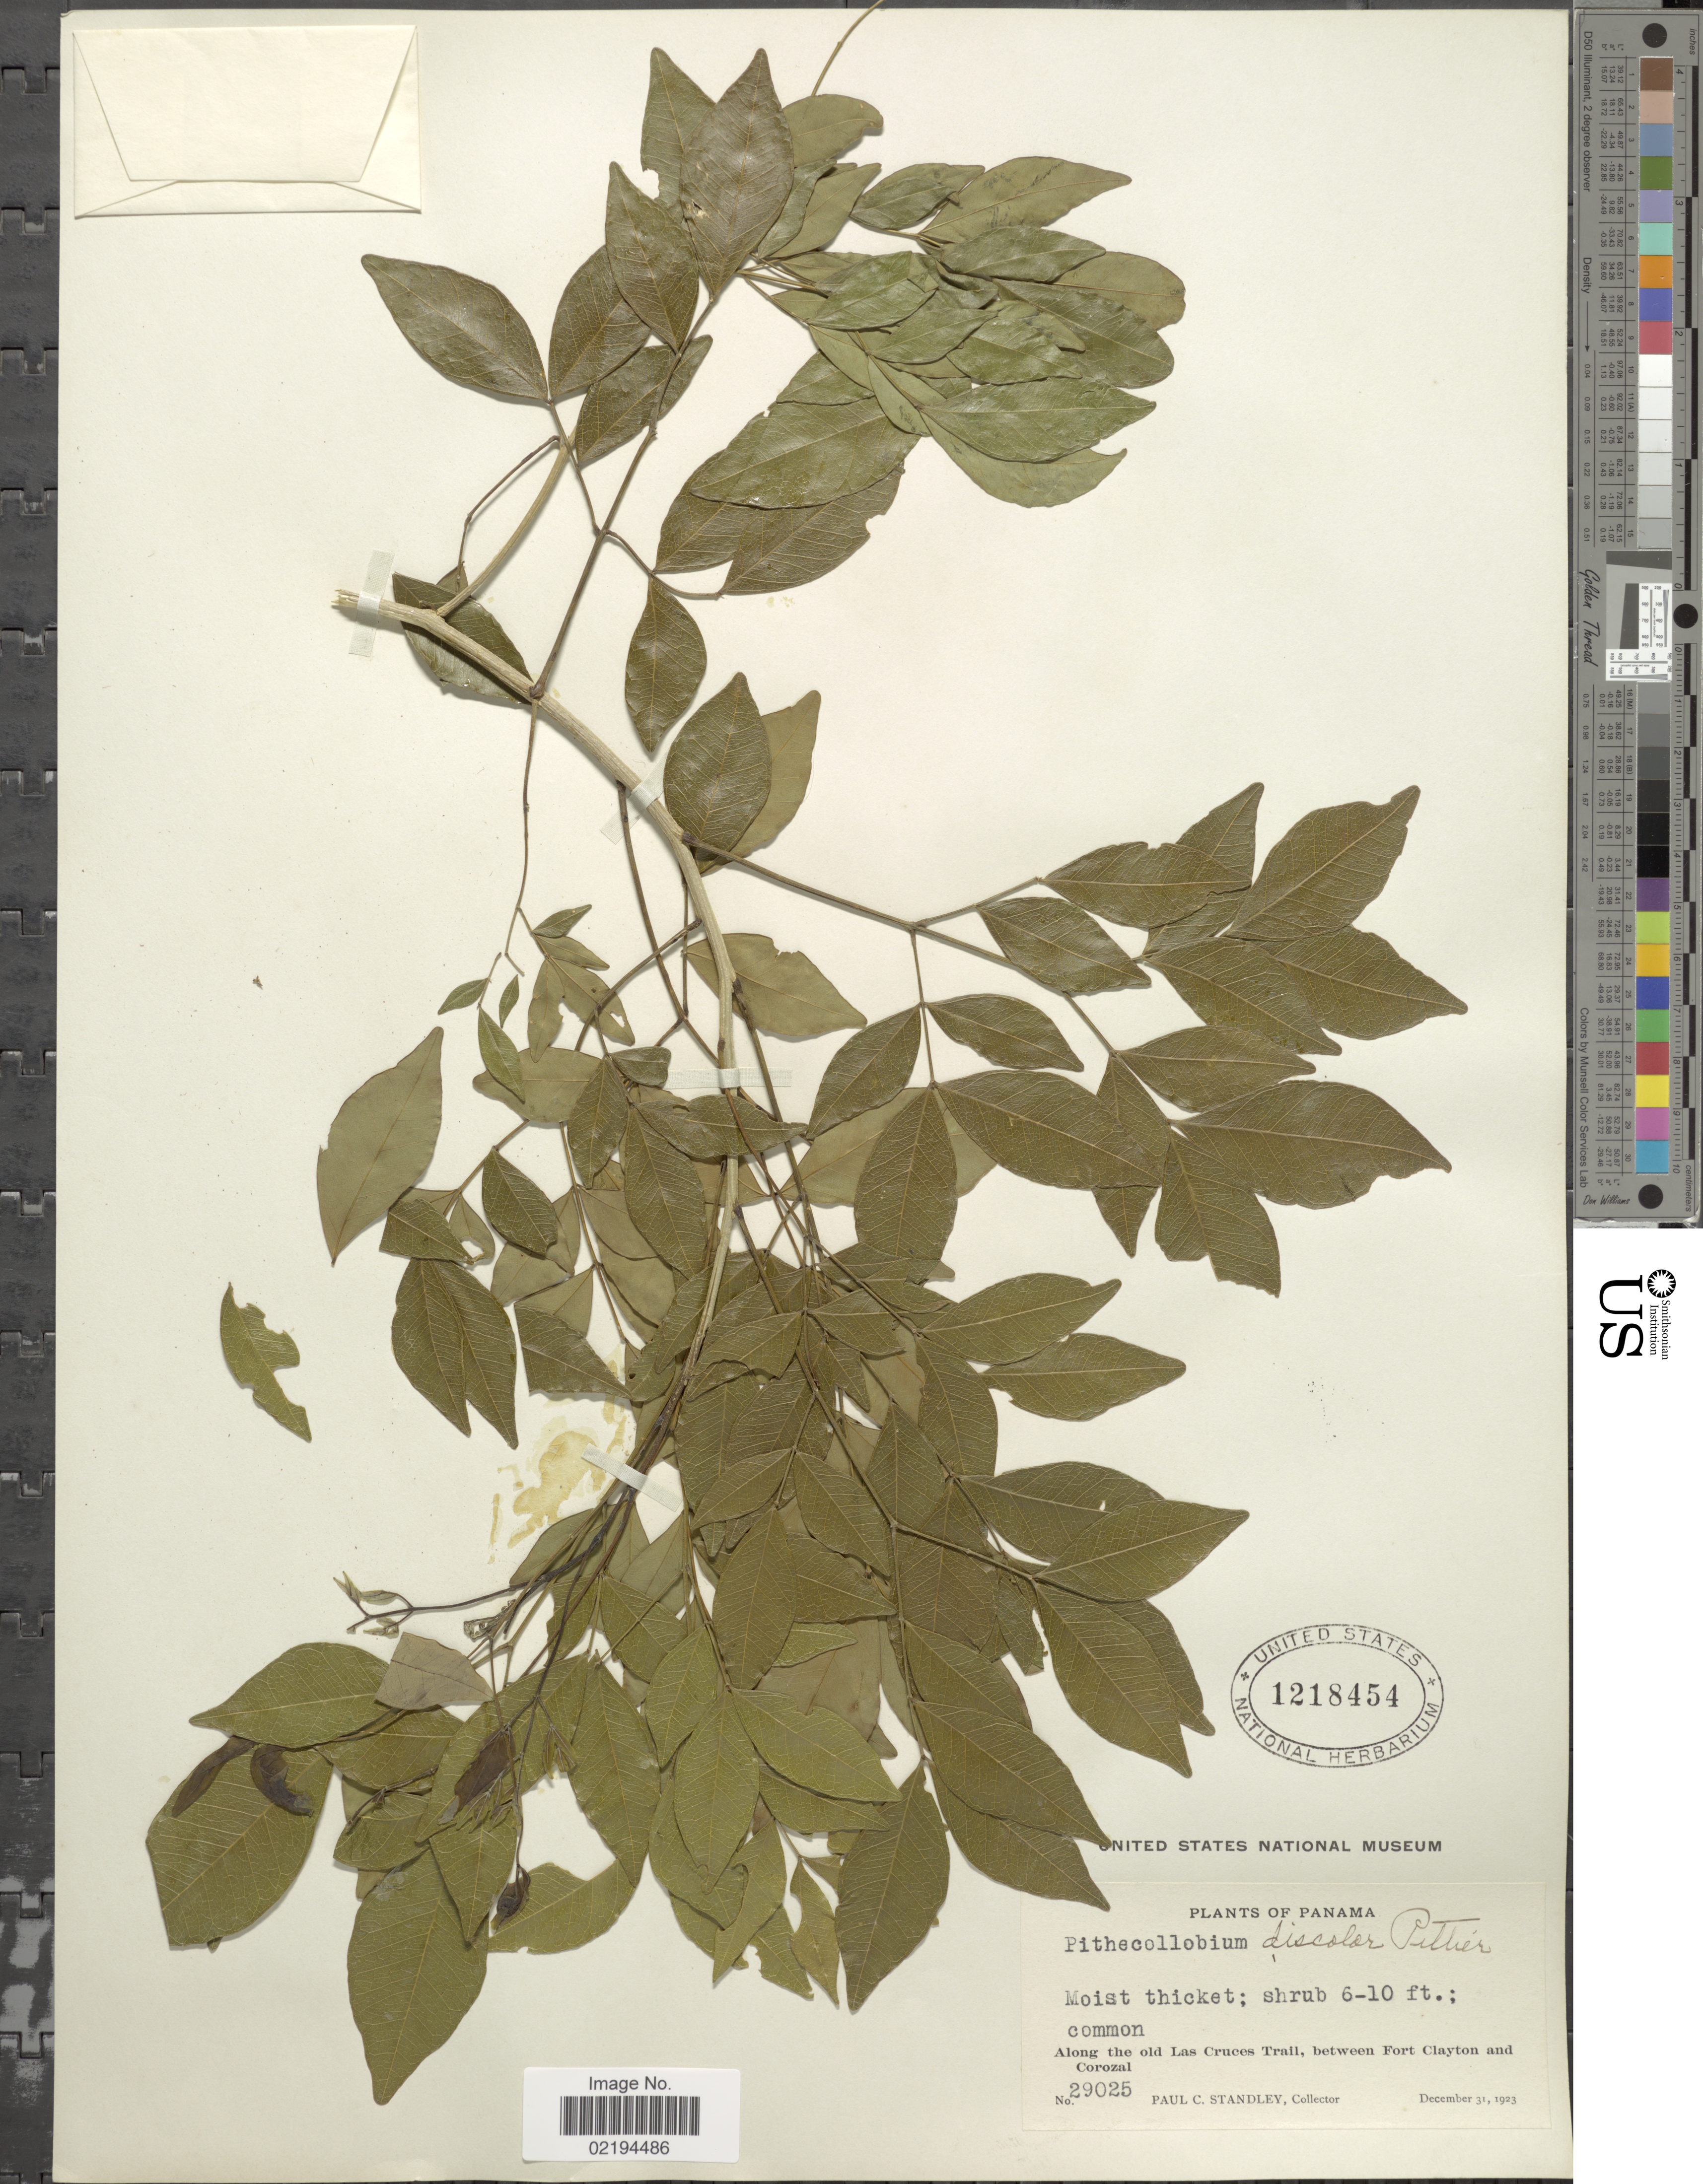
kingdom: Plantae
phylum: Tracheophyta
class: Magnoliopsida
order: Fabales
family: Fabaceae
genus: Pseudalbizzia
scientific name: Pseudalbizzia adinocephala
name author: (Donn. Sm.) Koenen & Duno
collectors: P. C. Standley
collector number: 29025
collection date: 1923-12-31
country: Panama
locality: Along the old Las Cruces Trail, between Fort Clayton and Corozal.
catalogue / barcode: US 1218454